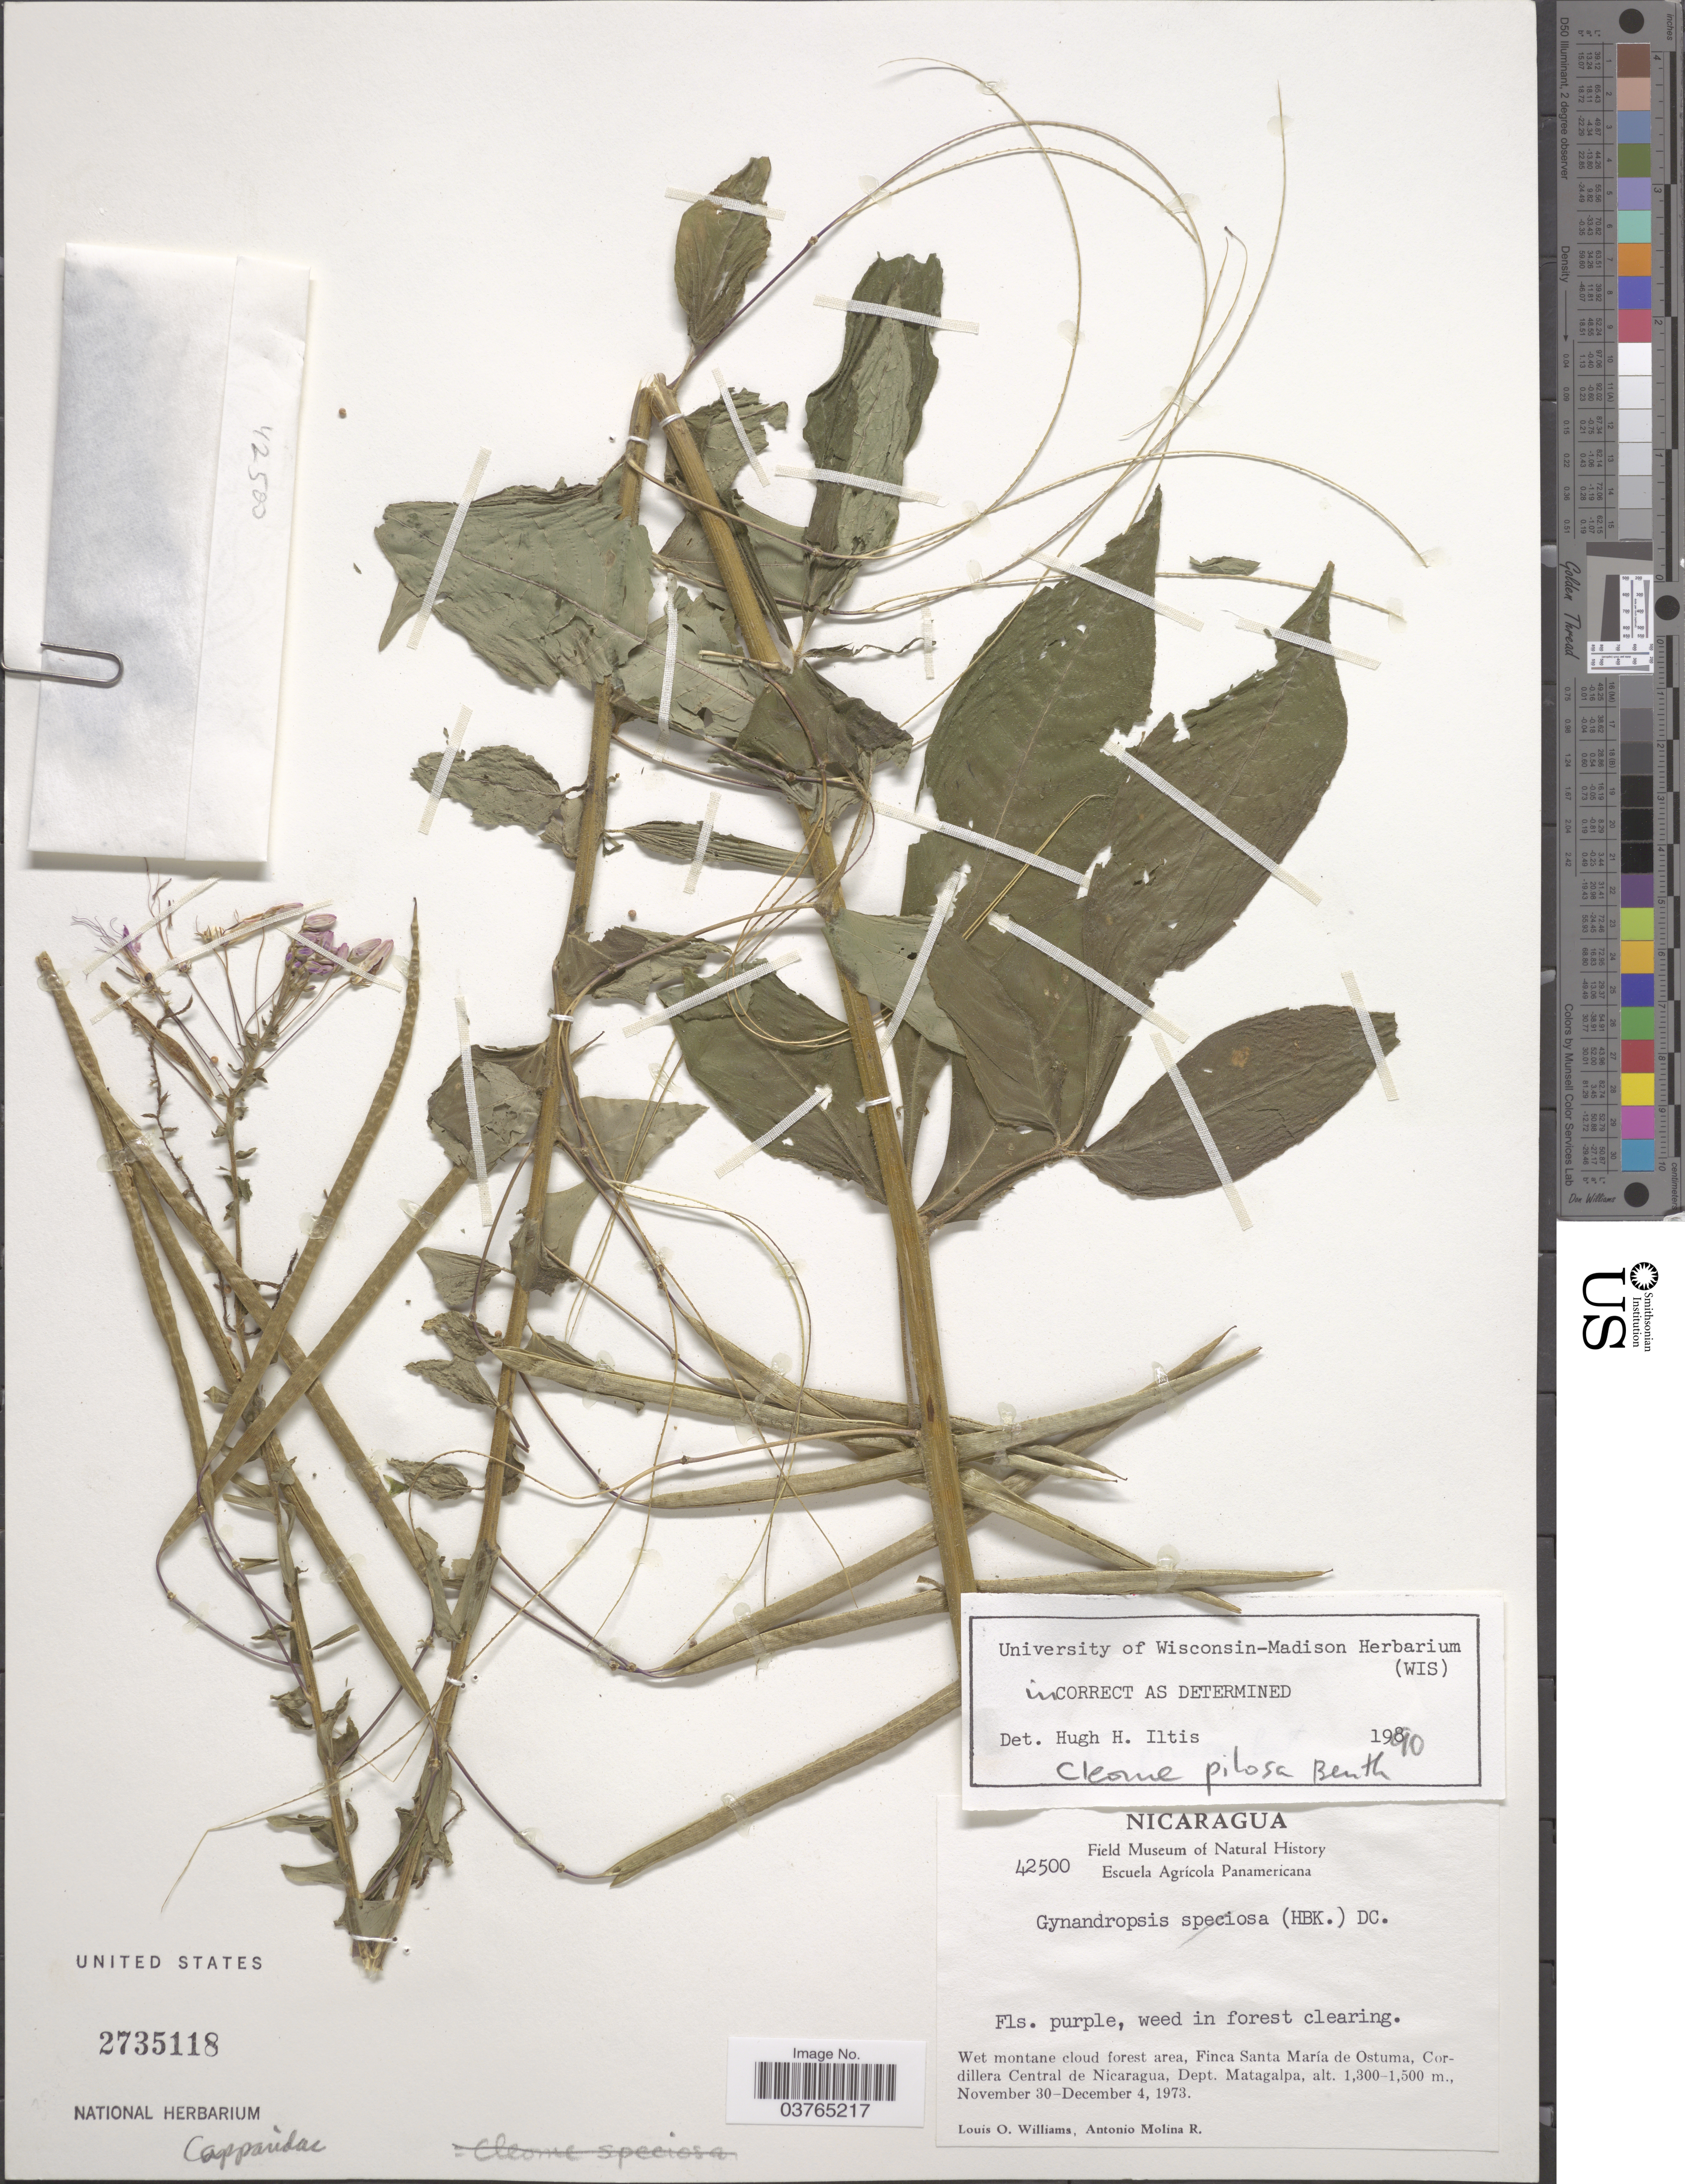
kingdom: Plantae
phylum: Tracheophyta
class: Magnoliopsida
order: Brassicales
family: Cleomaceae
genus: Cochranella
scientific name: Cochranella pilosa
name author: (Benth.) E.M. McGinty & Roalson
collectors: L. O. Williams & A. Molina R.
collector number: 42500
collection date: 1973-11-30/1973-12-04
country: Nicaragua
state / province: Matagalpa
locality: Wet montane cloud forest area, Finca Santa María de Ostuma, Cordillera Central de Nicaragua, Dept. Matagalpa.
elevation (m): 1300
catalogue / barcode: US 2735118